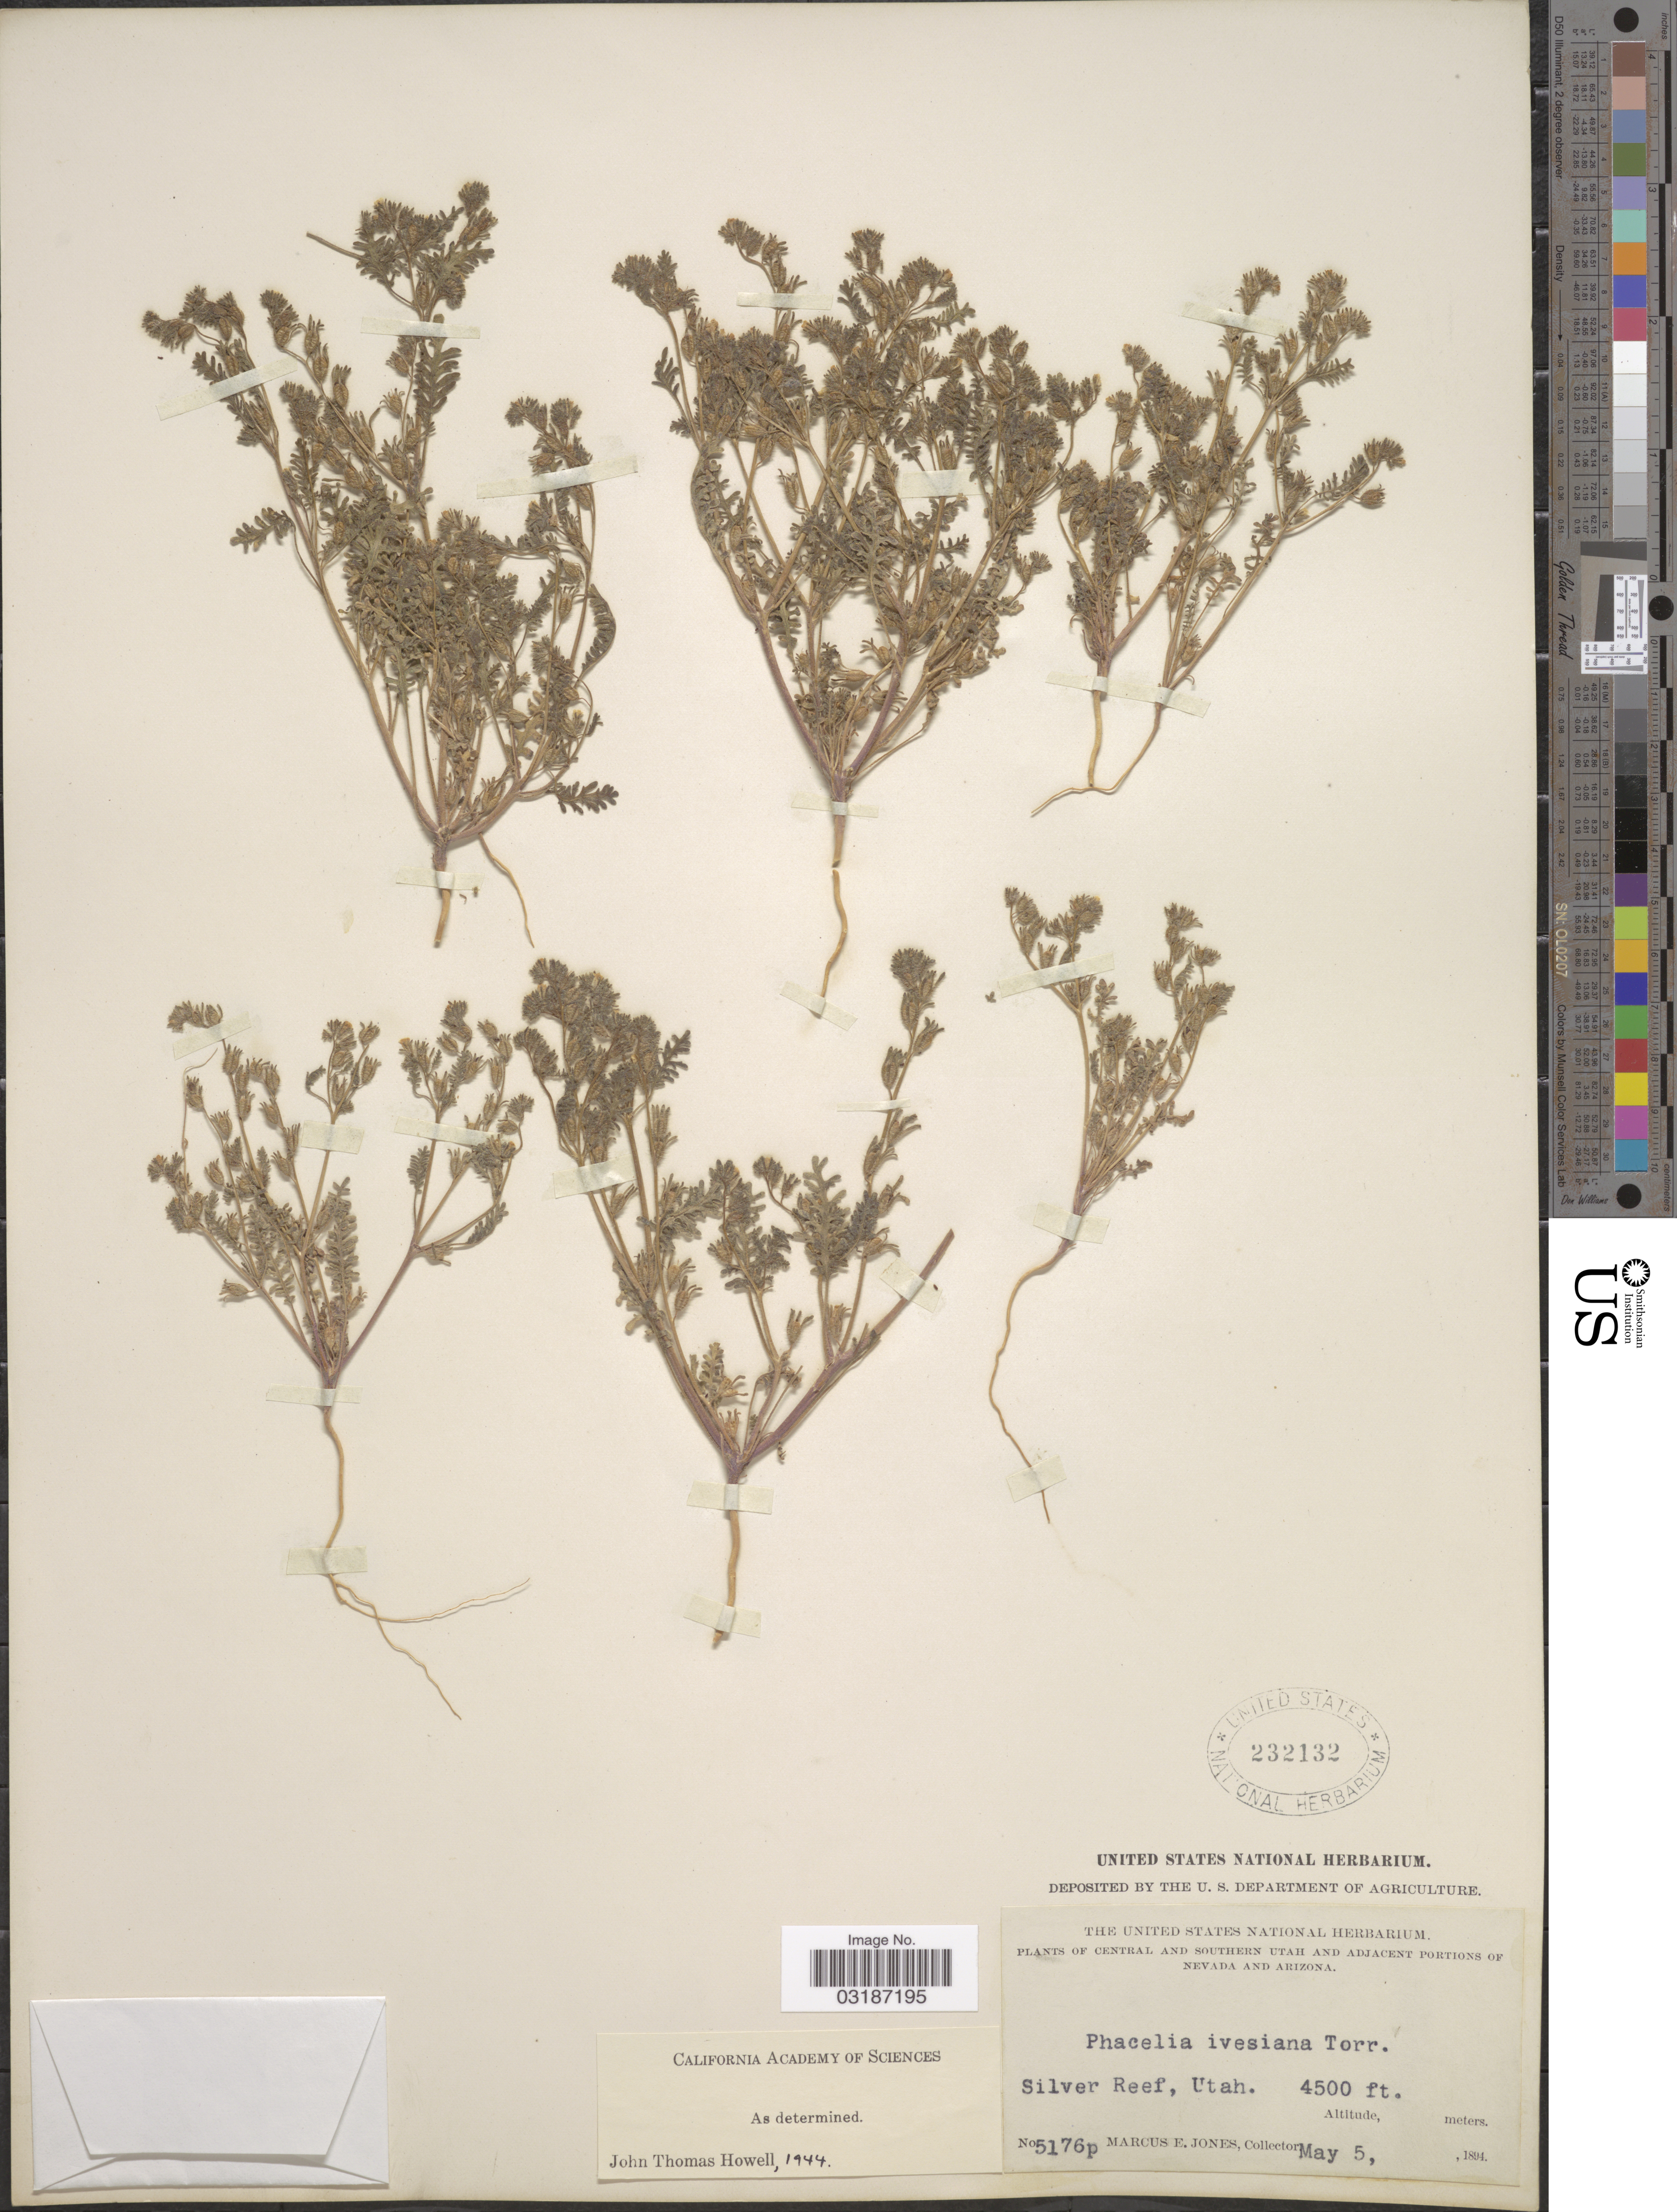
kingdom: Plantae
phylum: Tracheophyta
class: Magnoliopsida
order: Boraginales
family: Hydrophyllaceae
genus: Phacelia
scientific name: Phacelia ivesiana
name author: Torr.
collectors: M. E. Jones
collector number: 5176p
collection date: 1894-05-05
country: United States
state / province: Utah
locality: Central and Southern Utah. Silver Reef.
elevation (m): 1372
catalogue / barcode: US 232132